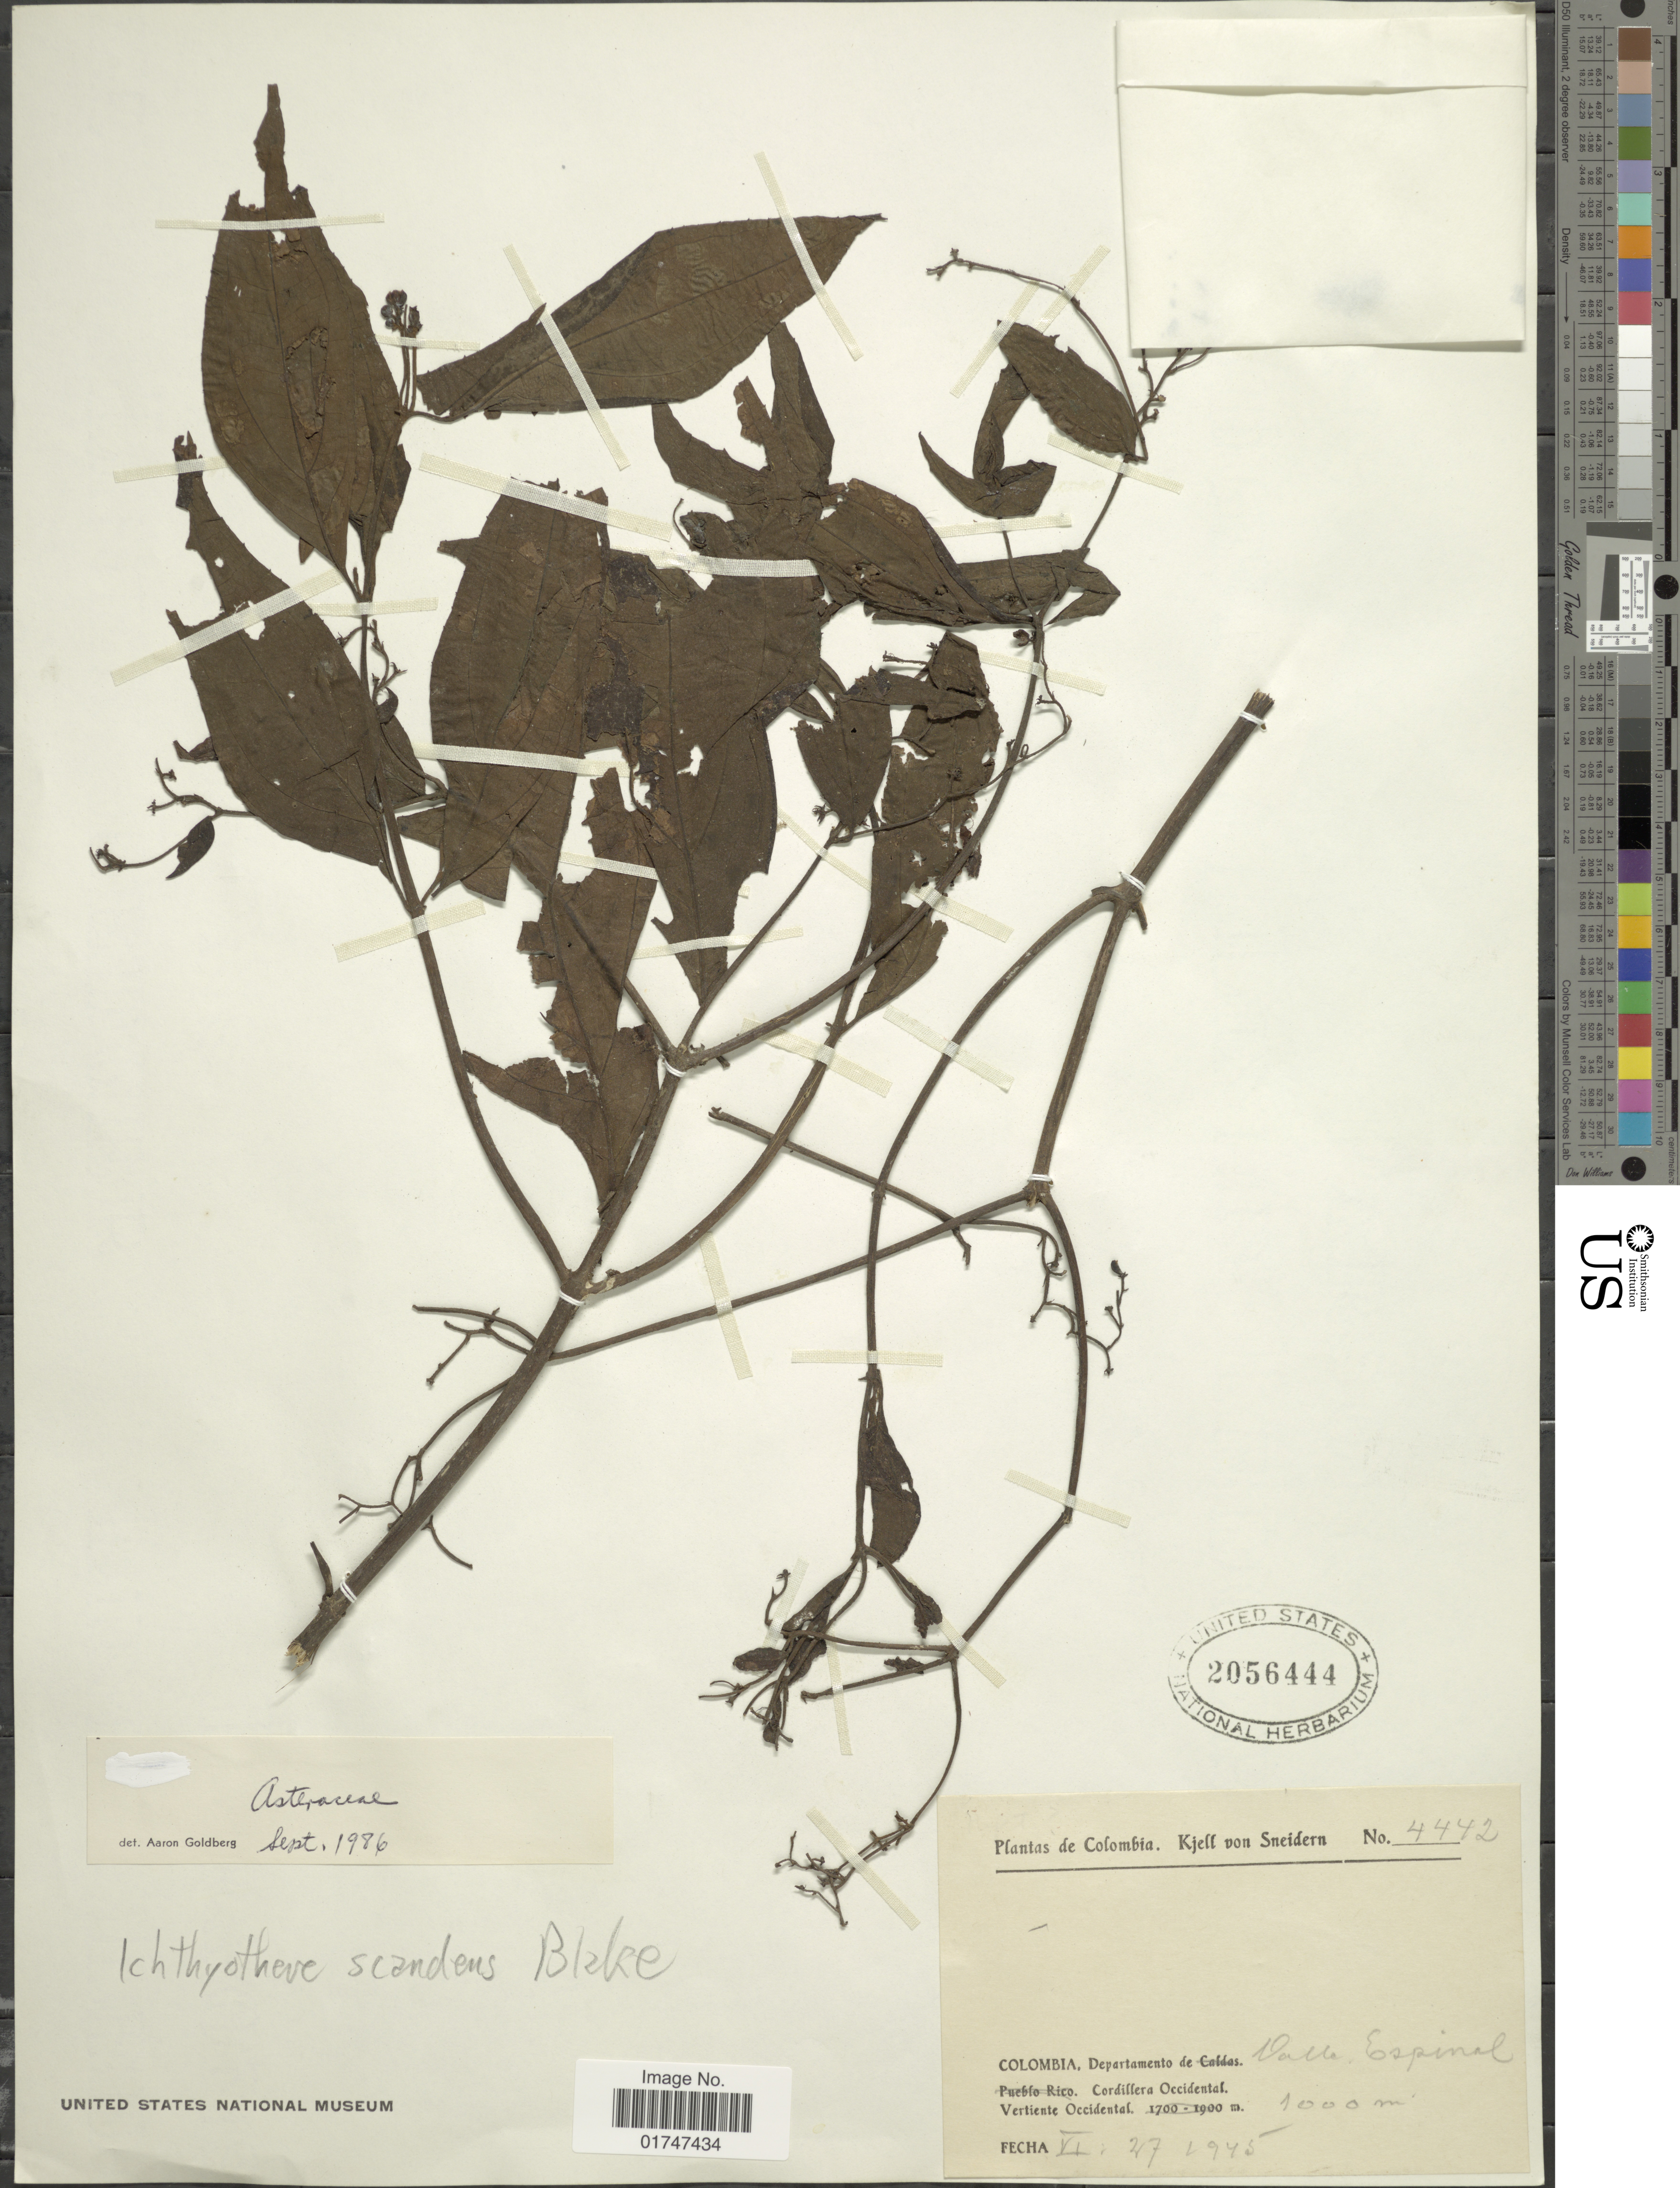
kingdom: Plantae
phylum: Tracheophyta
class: Magnoliopsida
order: Asterales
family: Asteraceae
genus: Ichthyothere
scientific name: Ichthyothere scandens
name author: S.F. Blake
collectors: K. von Sneidern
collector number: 4442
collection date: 1945-06-27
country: Colombia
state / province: Valle del Cauca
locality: Colombia. Departamento de Valle. Espinal. Cordillera Occidental. Vertiente Occidental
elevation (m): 1000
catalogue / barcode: US 2056444